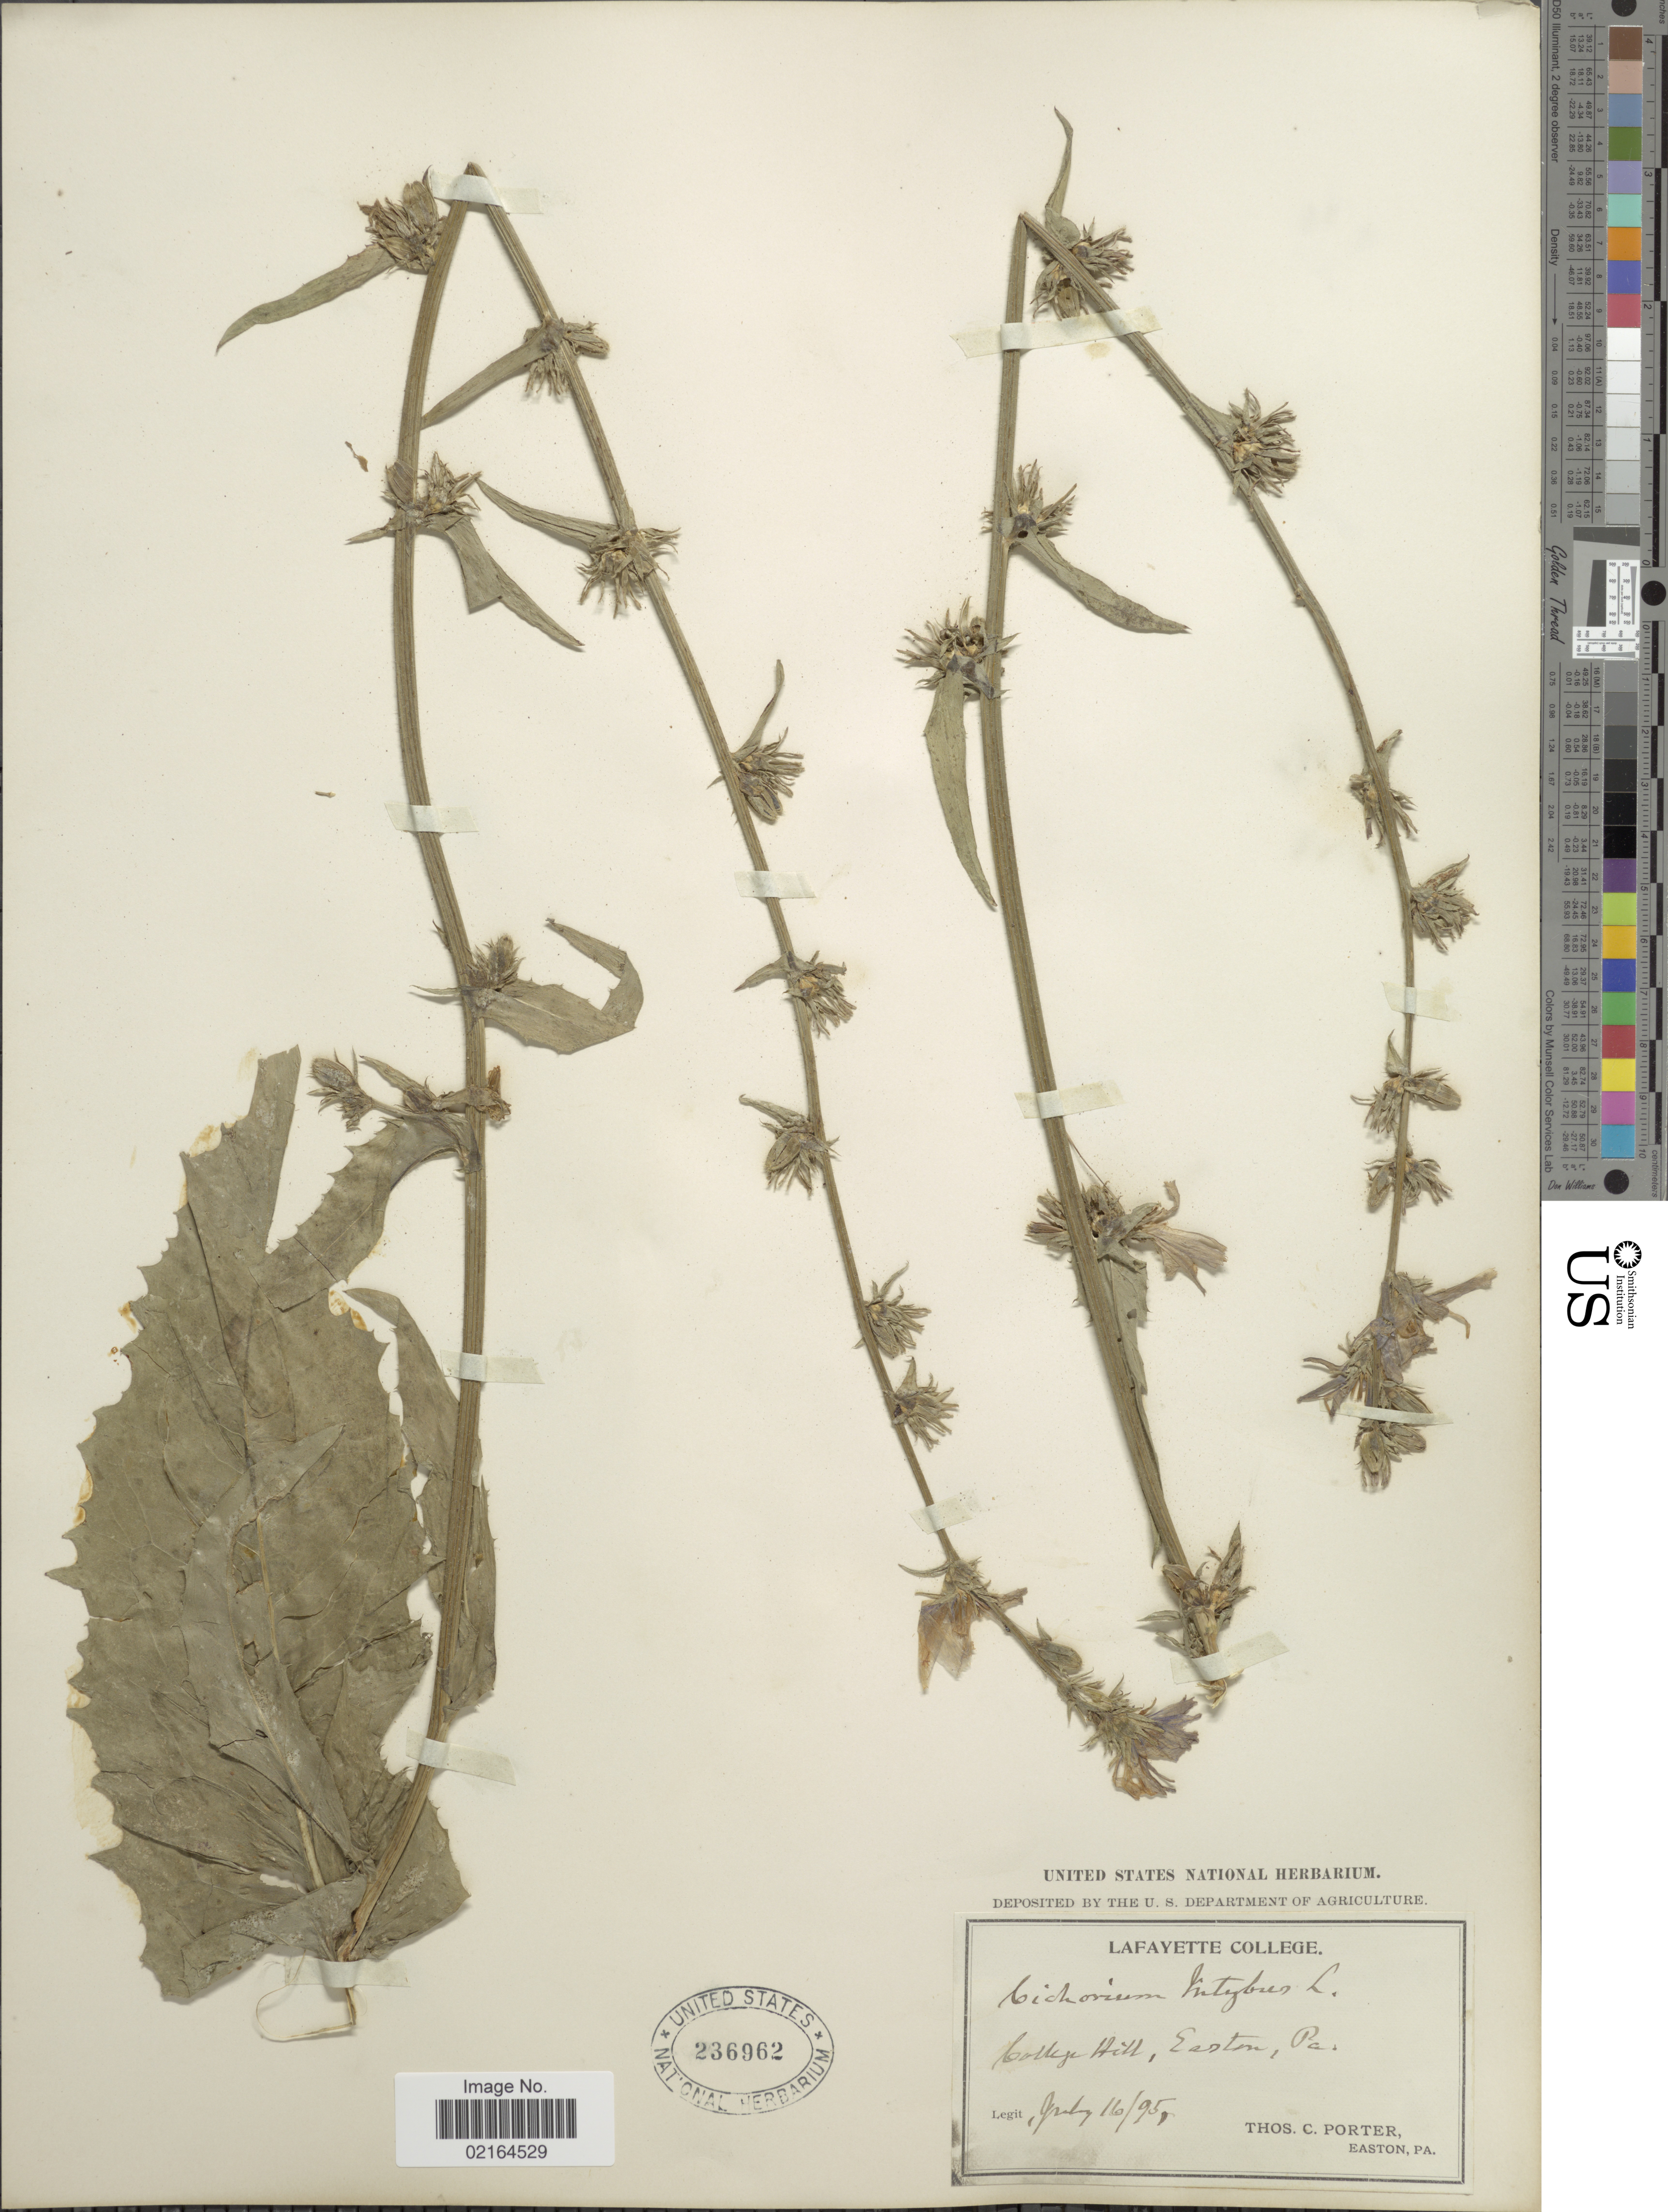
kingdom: Plantae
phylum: Tracheophyta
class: Magnoliopsida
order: Asterales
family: Asteraceae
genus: Cichorium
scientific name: Cichorium intybus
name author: L.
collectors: T. Porter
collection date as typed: Transcribed d/m/y: 16/7/95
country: United States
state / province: Pennsylvania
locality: College Hill, Easton, Pa.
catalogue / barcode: US 236962